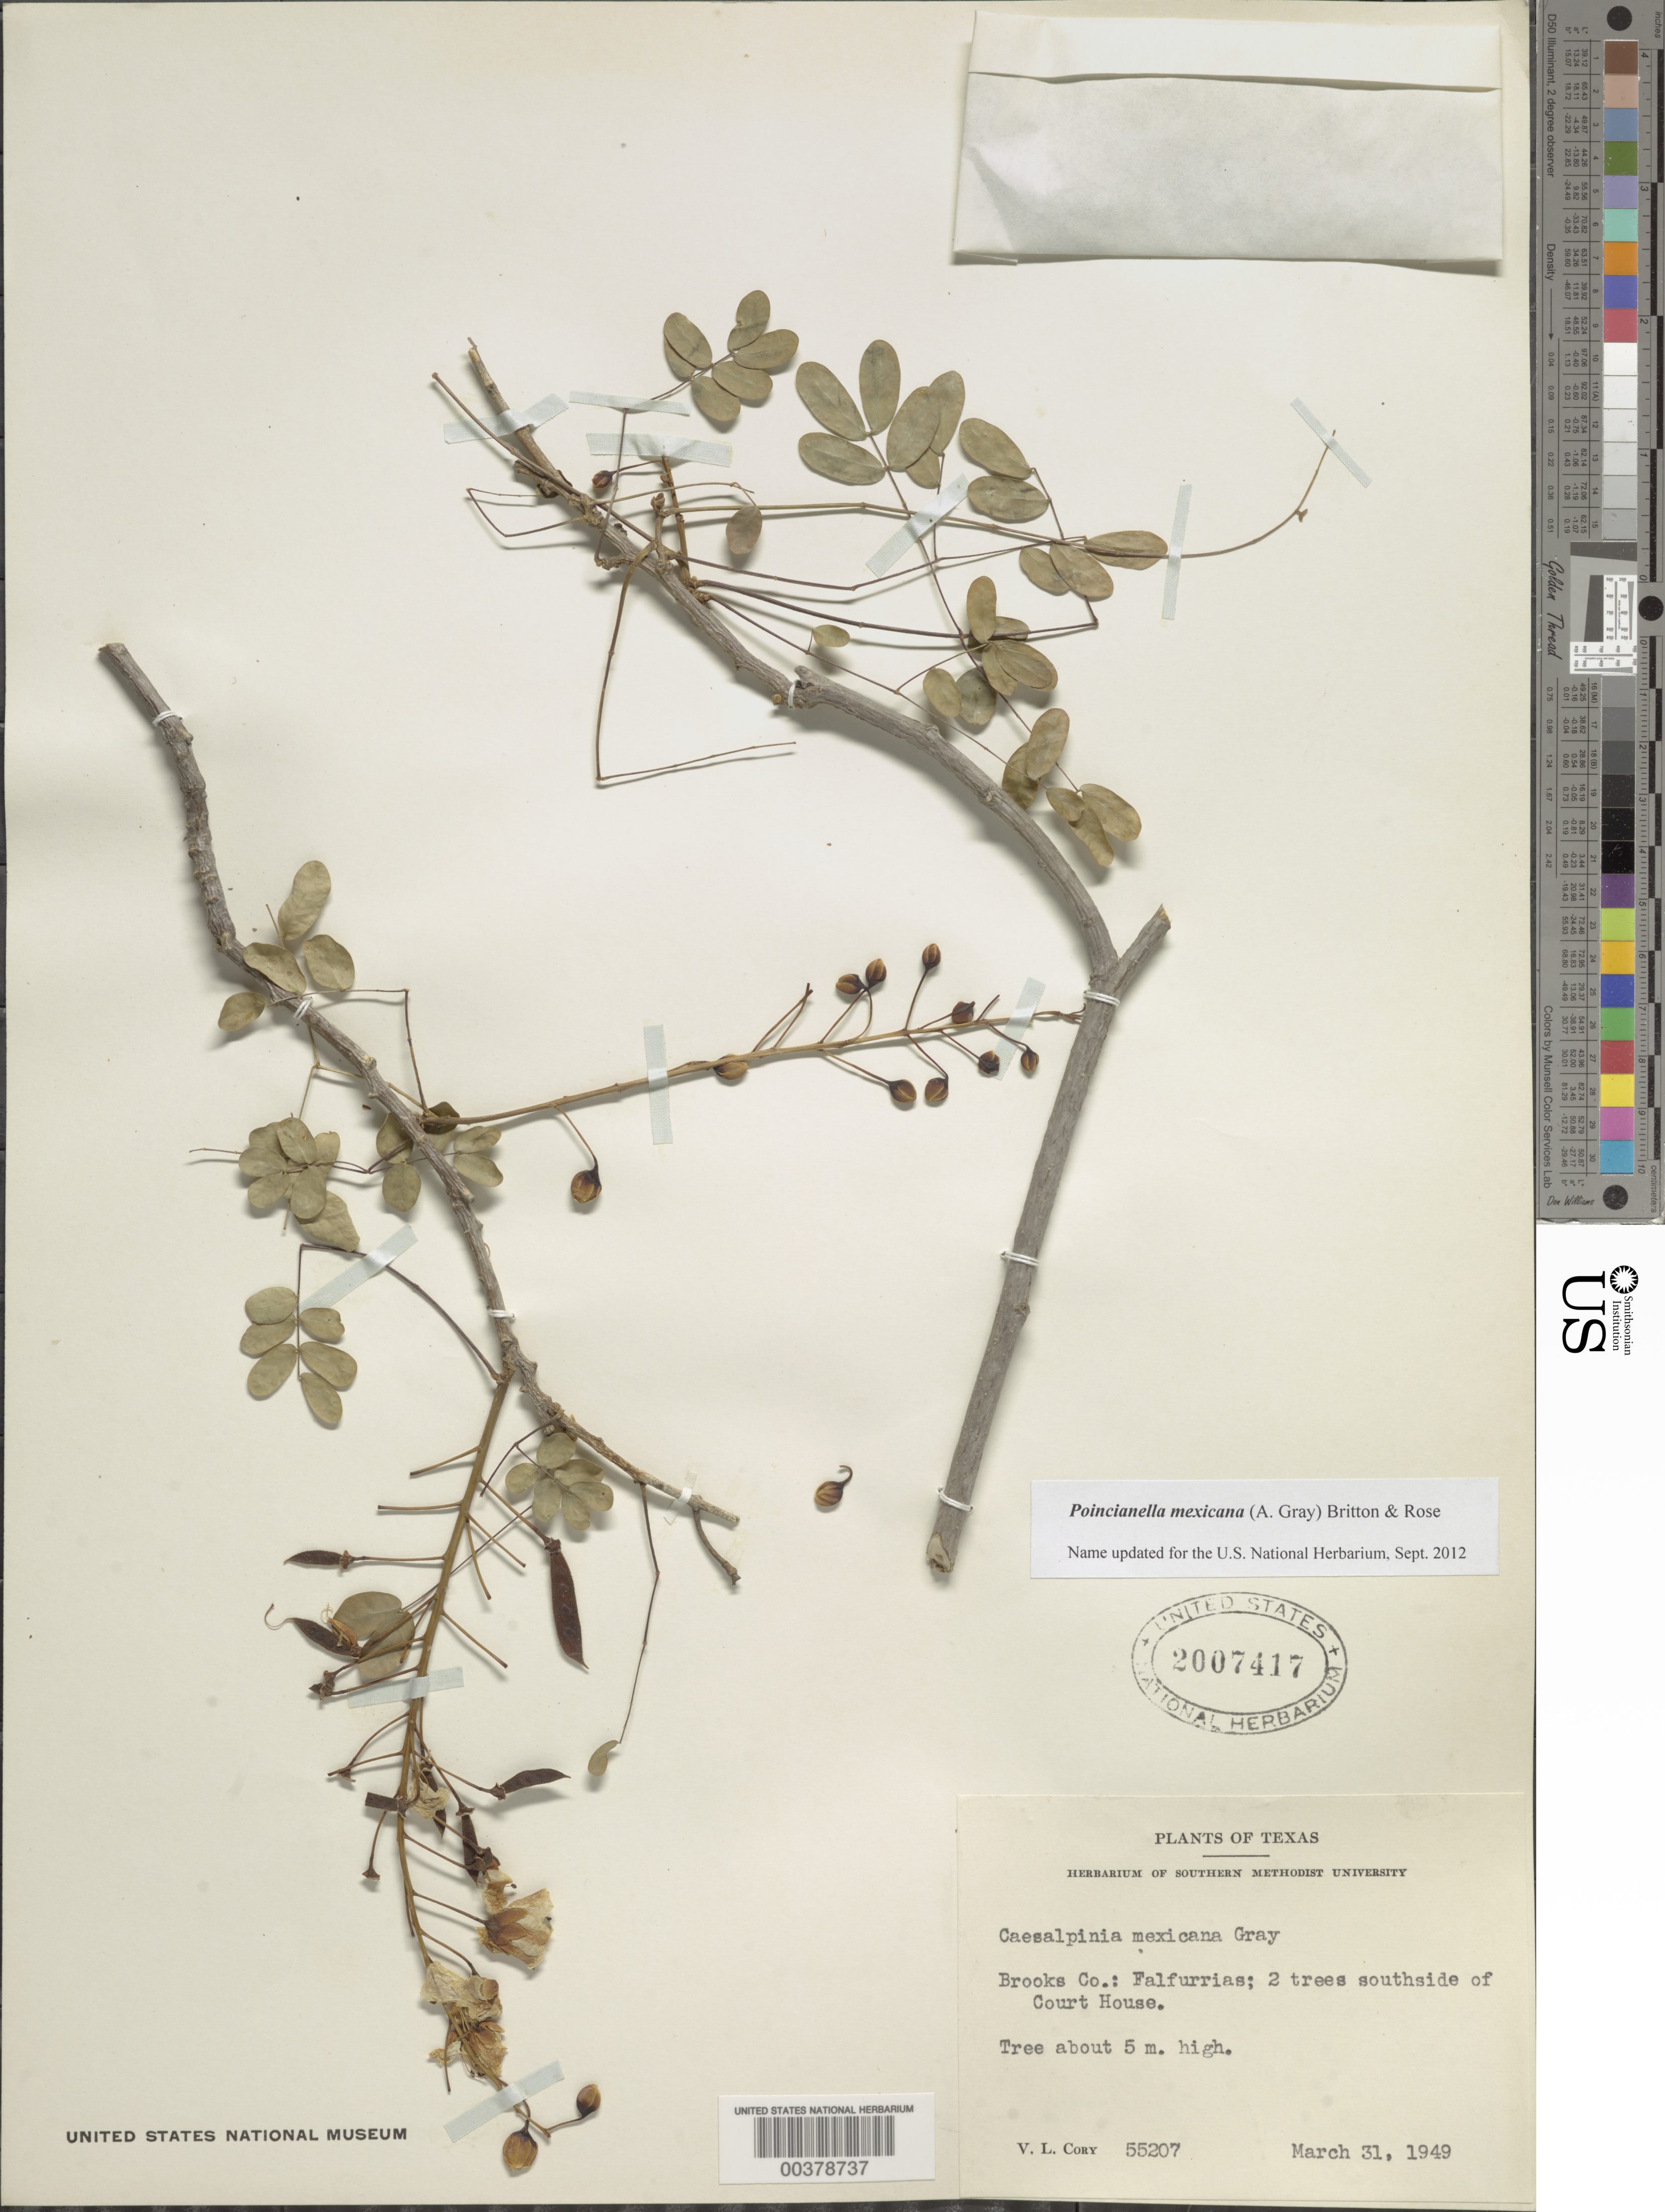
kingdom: Plantae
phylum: Tracheophyta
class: Magnoliopsida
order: Fabales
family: Fabaceae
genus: Erythrostemon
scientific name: Erythrostemon mexicanus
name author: (Rose) Gagnon & G.P. Lewis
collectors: V. Cory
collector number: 55207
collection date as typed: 31 Mar 1949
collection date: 1949-03-31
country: United States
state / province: Texas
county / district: Brooks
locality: Falfurrias; 2 trees s side of court house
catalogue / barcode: US 2007417